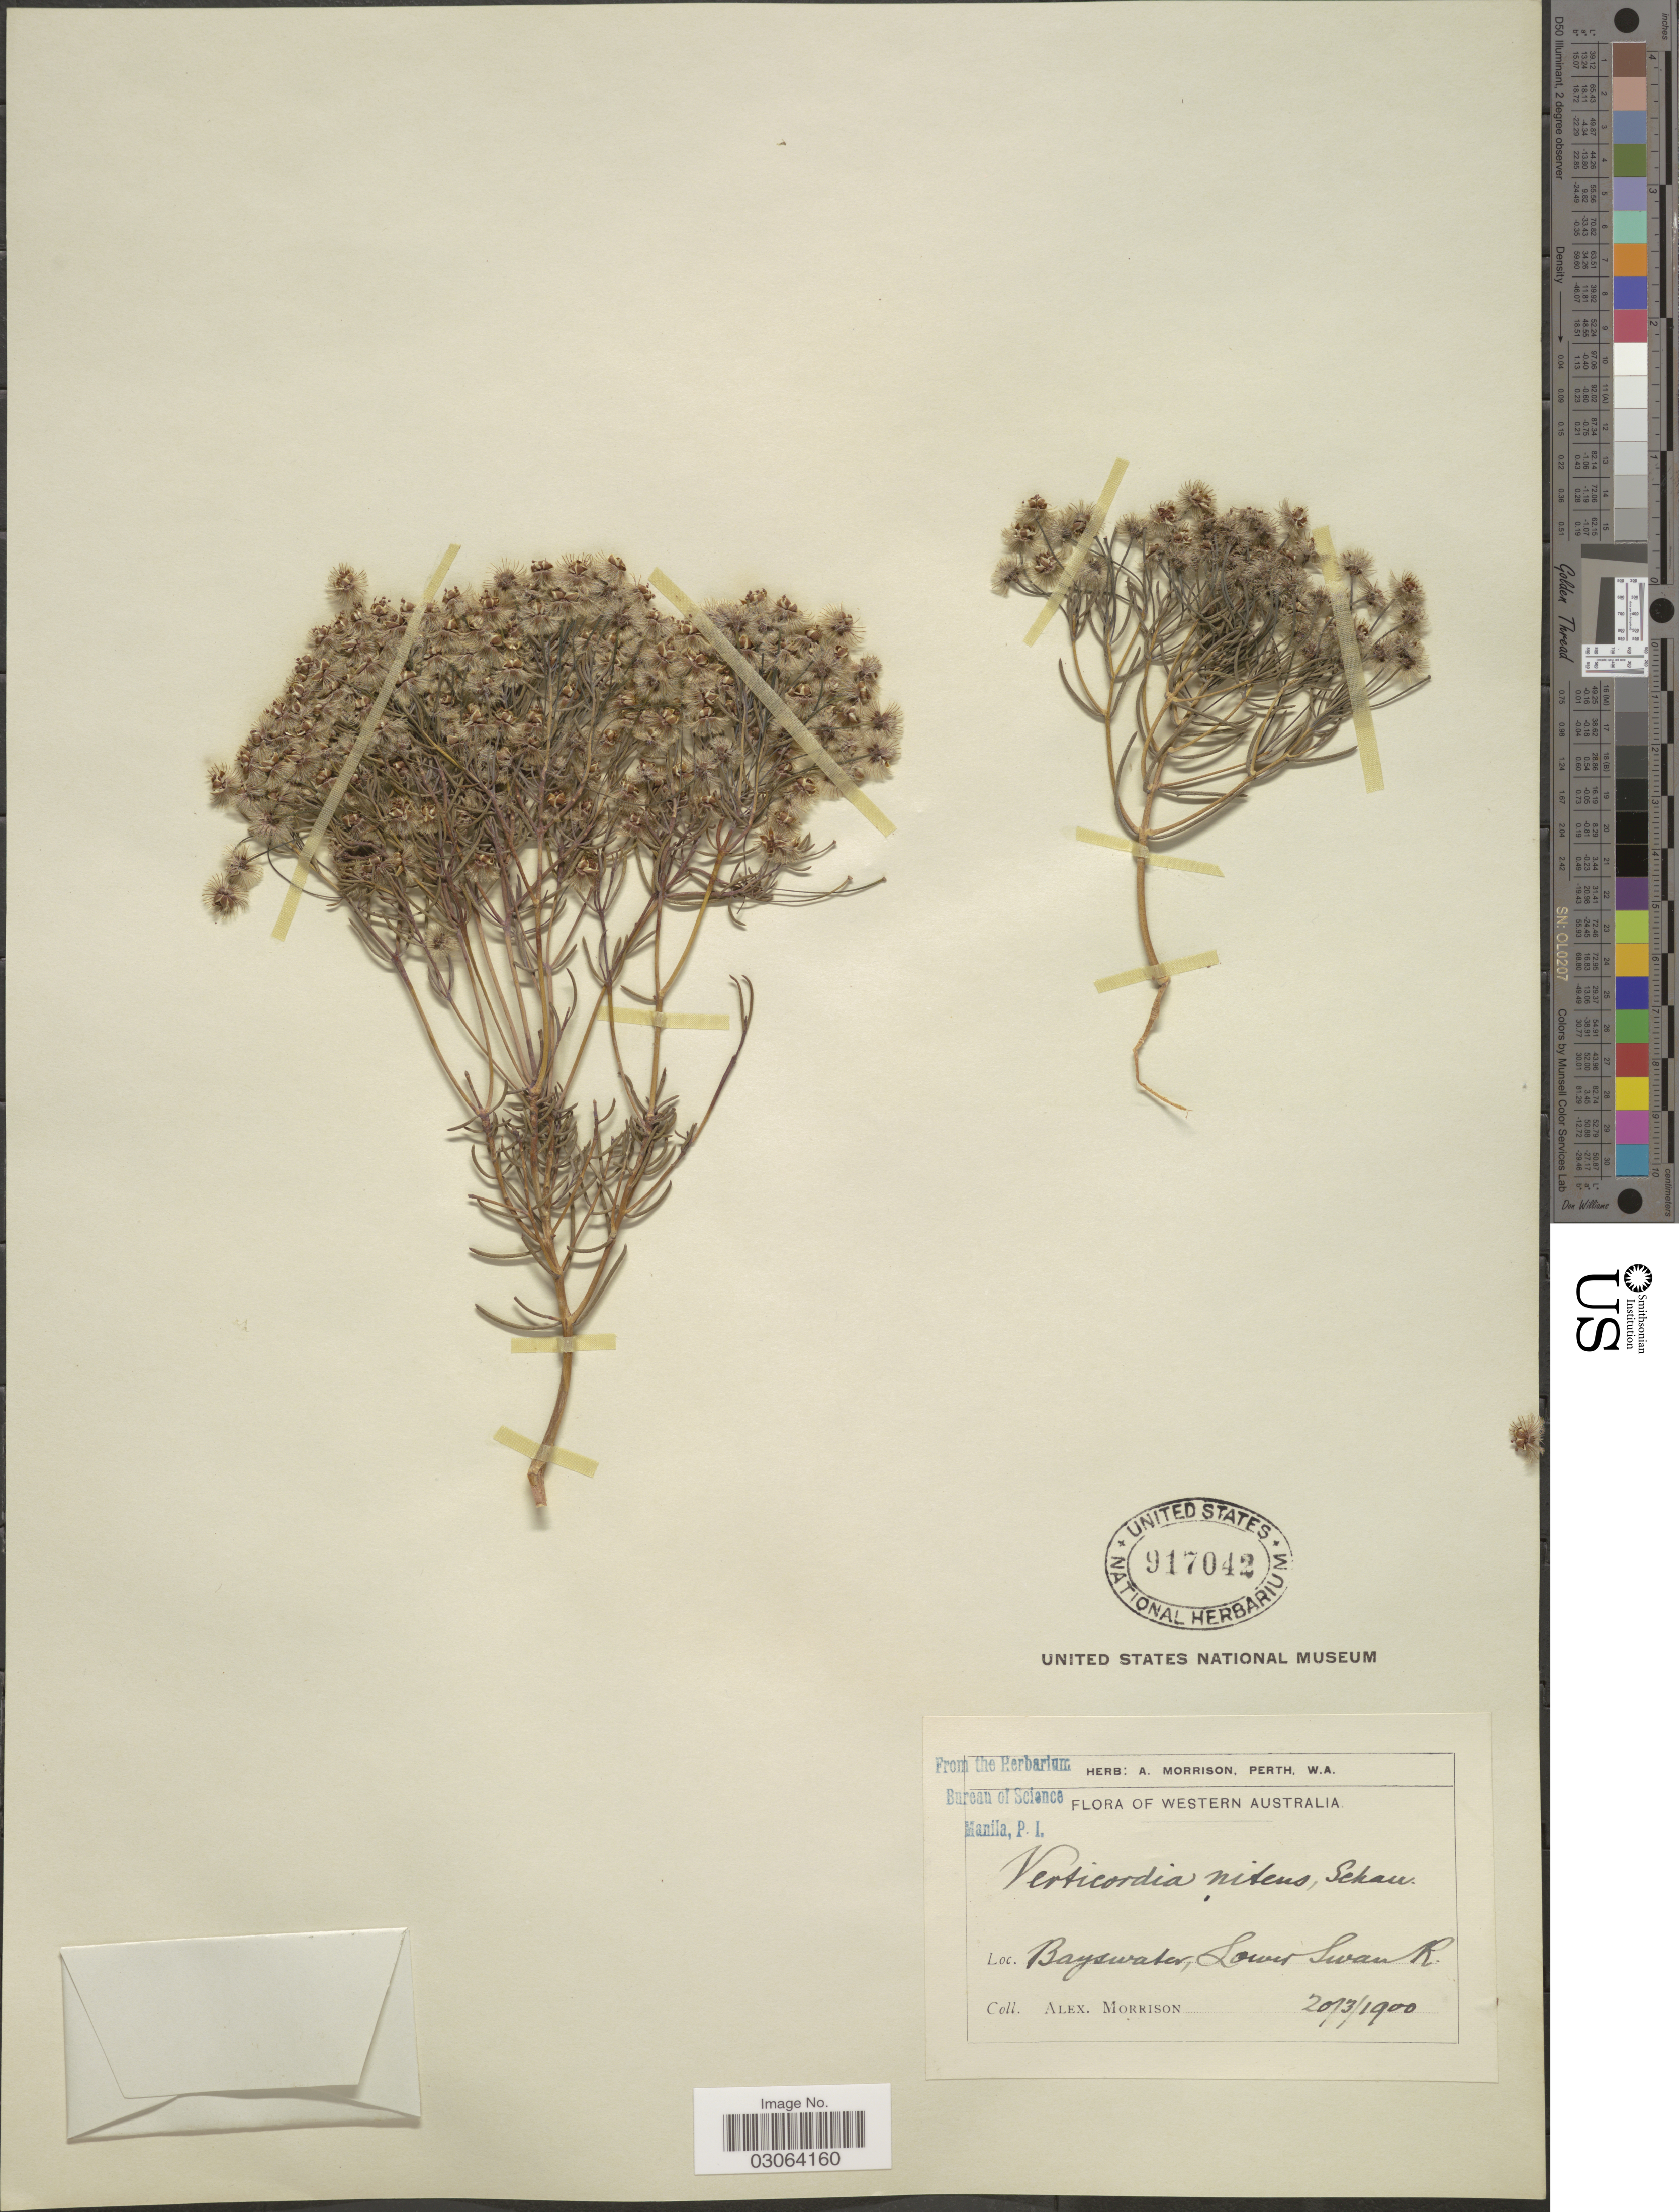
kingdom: Plantae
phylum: Tracheophyta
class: Magnoliopsida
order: Myrtales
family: Myrtaceae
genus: Verticordia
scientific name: Verticordia nitens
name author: (Lindl.) Endl.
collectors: A. Morrison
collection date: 1900-03-20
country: Australia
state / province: Western Australia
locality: Bayswater, Lower Swan R.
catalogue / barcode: US 917042